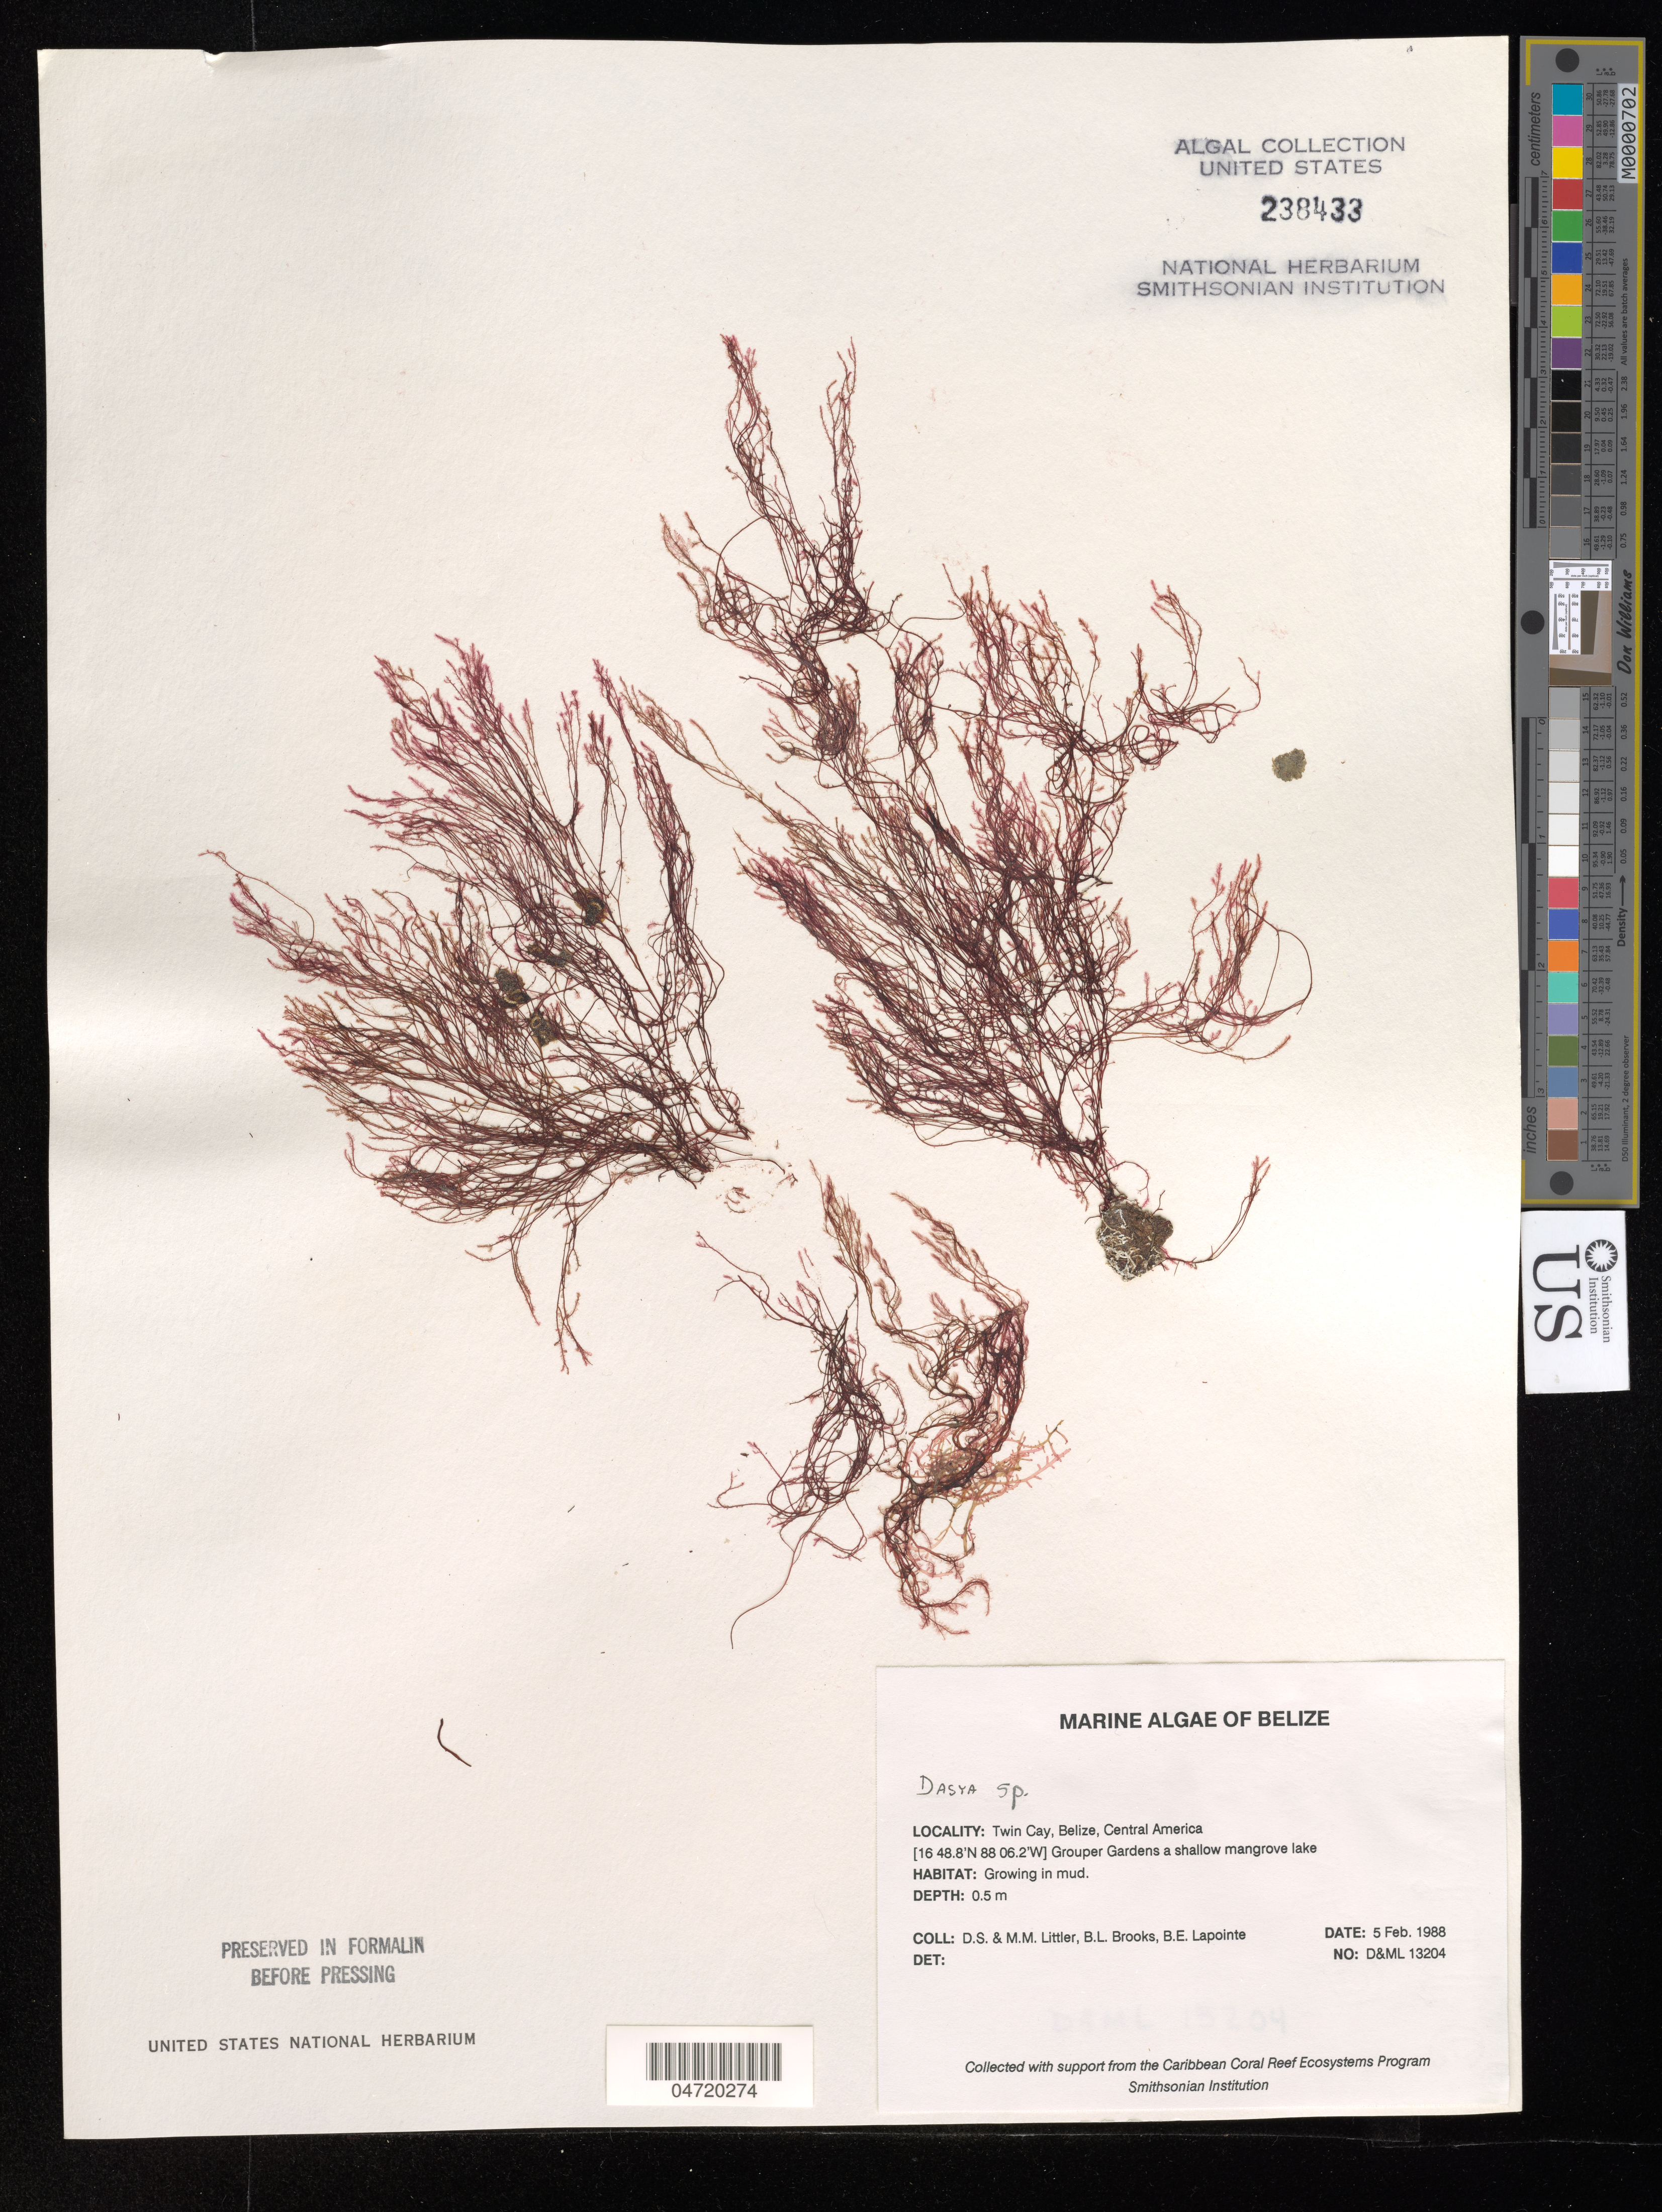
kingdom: Plantae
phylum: Rhodophyta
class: Florideophyceae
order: Ceramiales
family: Dasyaceae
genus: Dasya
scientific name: Dasya sp.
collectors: D. S. Littler, M. M. Littler, B. Brooks & B. Lapointe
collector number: D&ML 13204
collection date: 1988-02-05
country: Belize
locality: Twin Cay. Grouper Gardens a shallow mangrove lake.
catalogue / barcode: US 240491